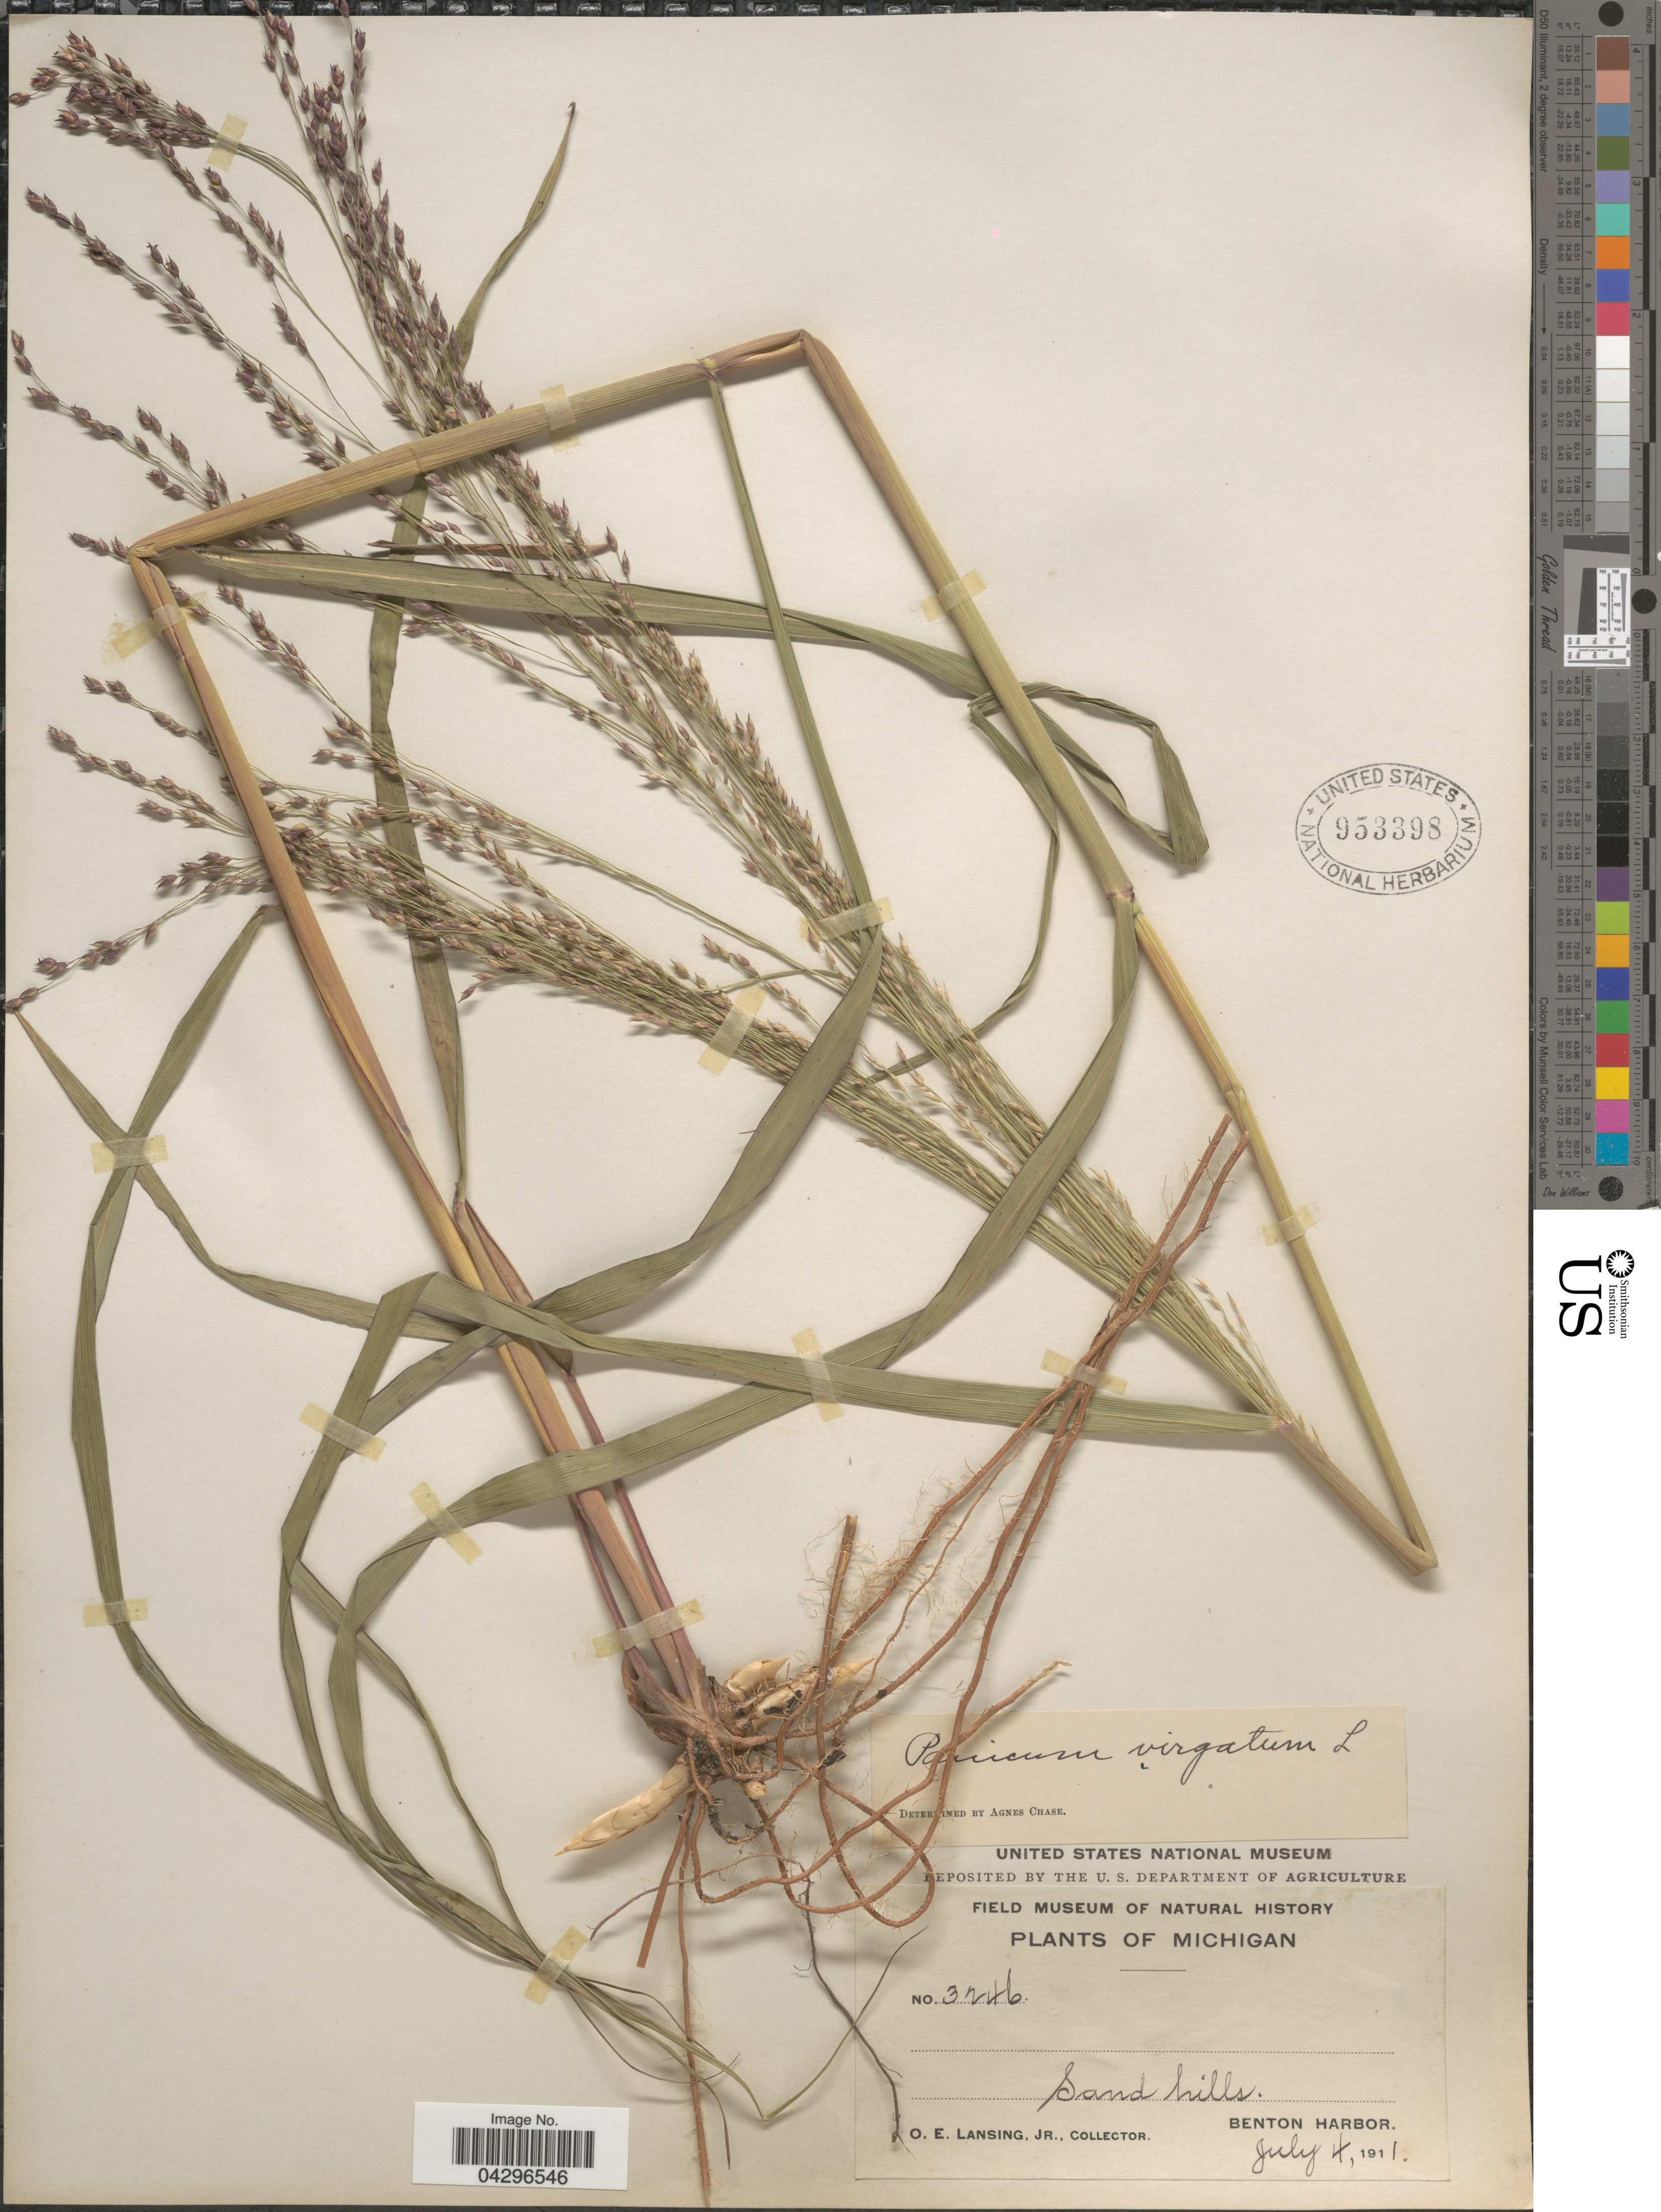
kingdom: Plantae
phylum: Tracheophyta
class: Liliopsida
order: Poales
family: Poaceae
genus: Panicum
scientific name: Panicum virgatum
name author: L.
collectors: O. Lansing Jr.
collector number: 3246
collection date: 1911-07-04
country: United States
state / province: Michigan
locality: Sand hills. Benton Harbor.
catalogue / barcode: US 953398